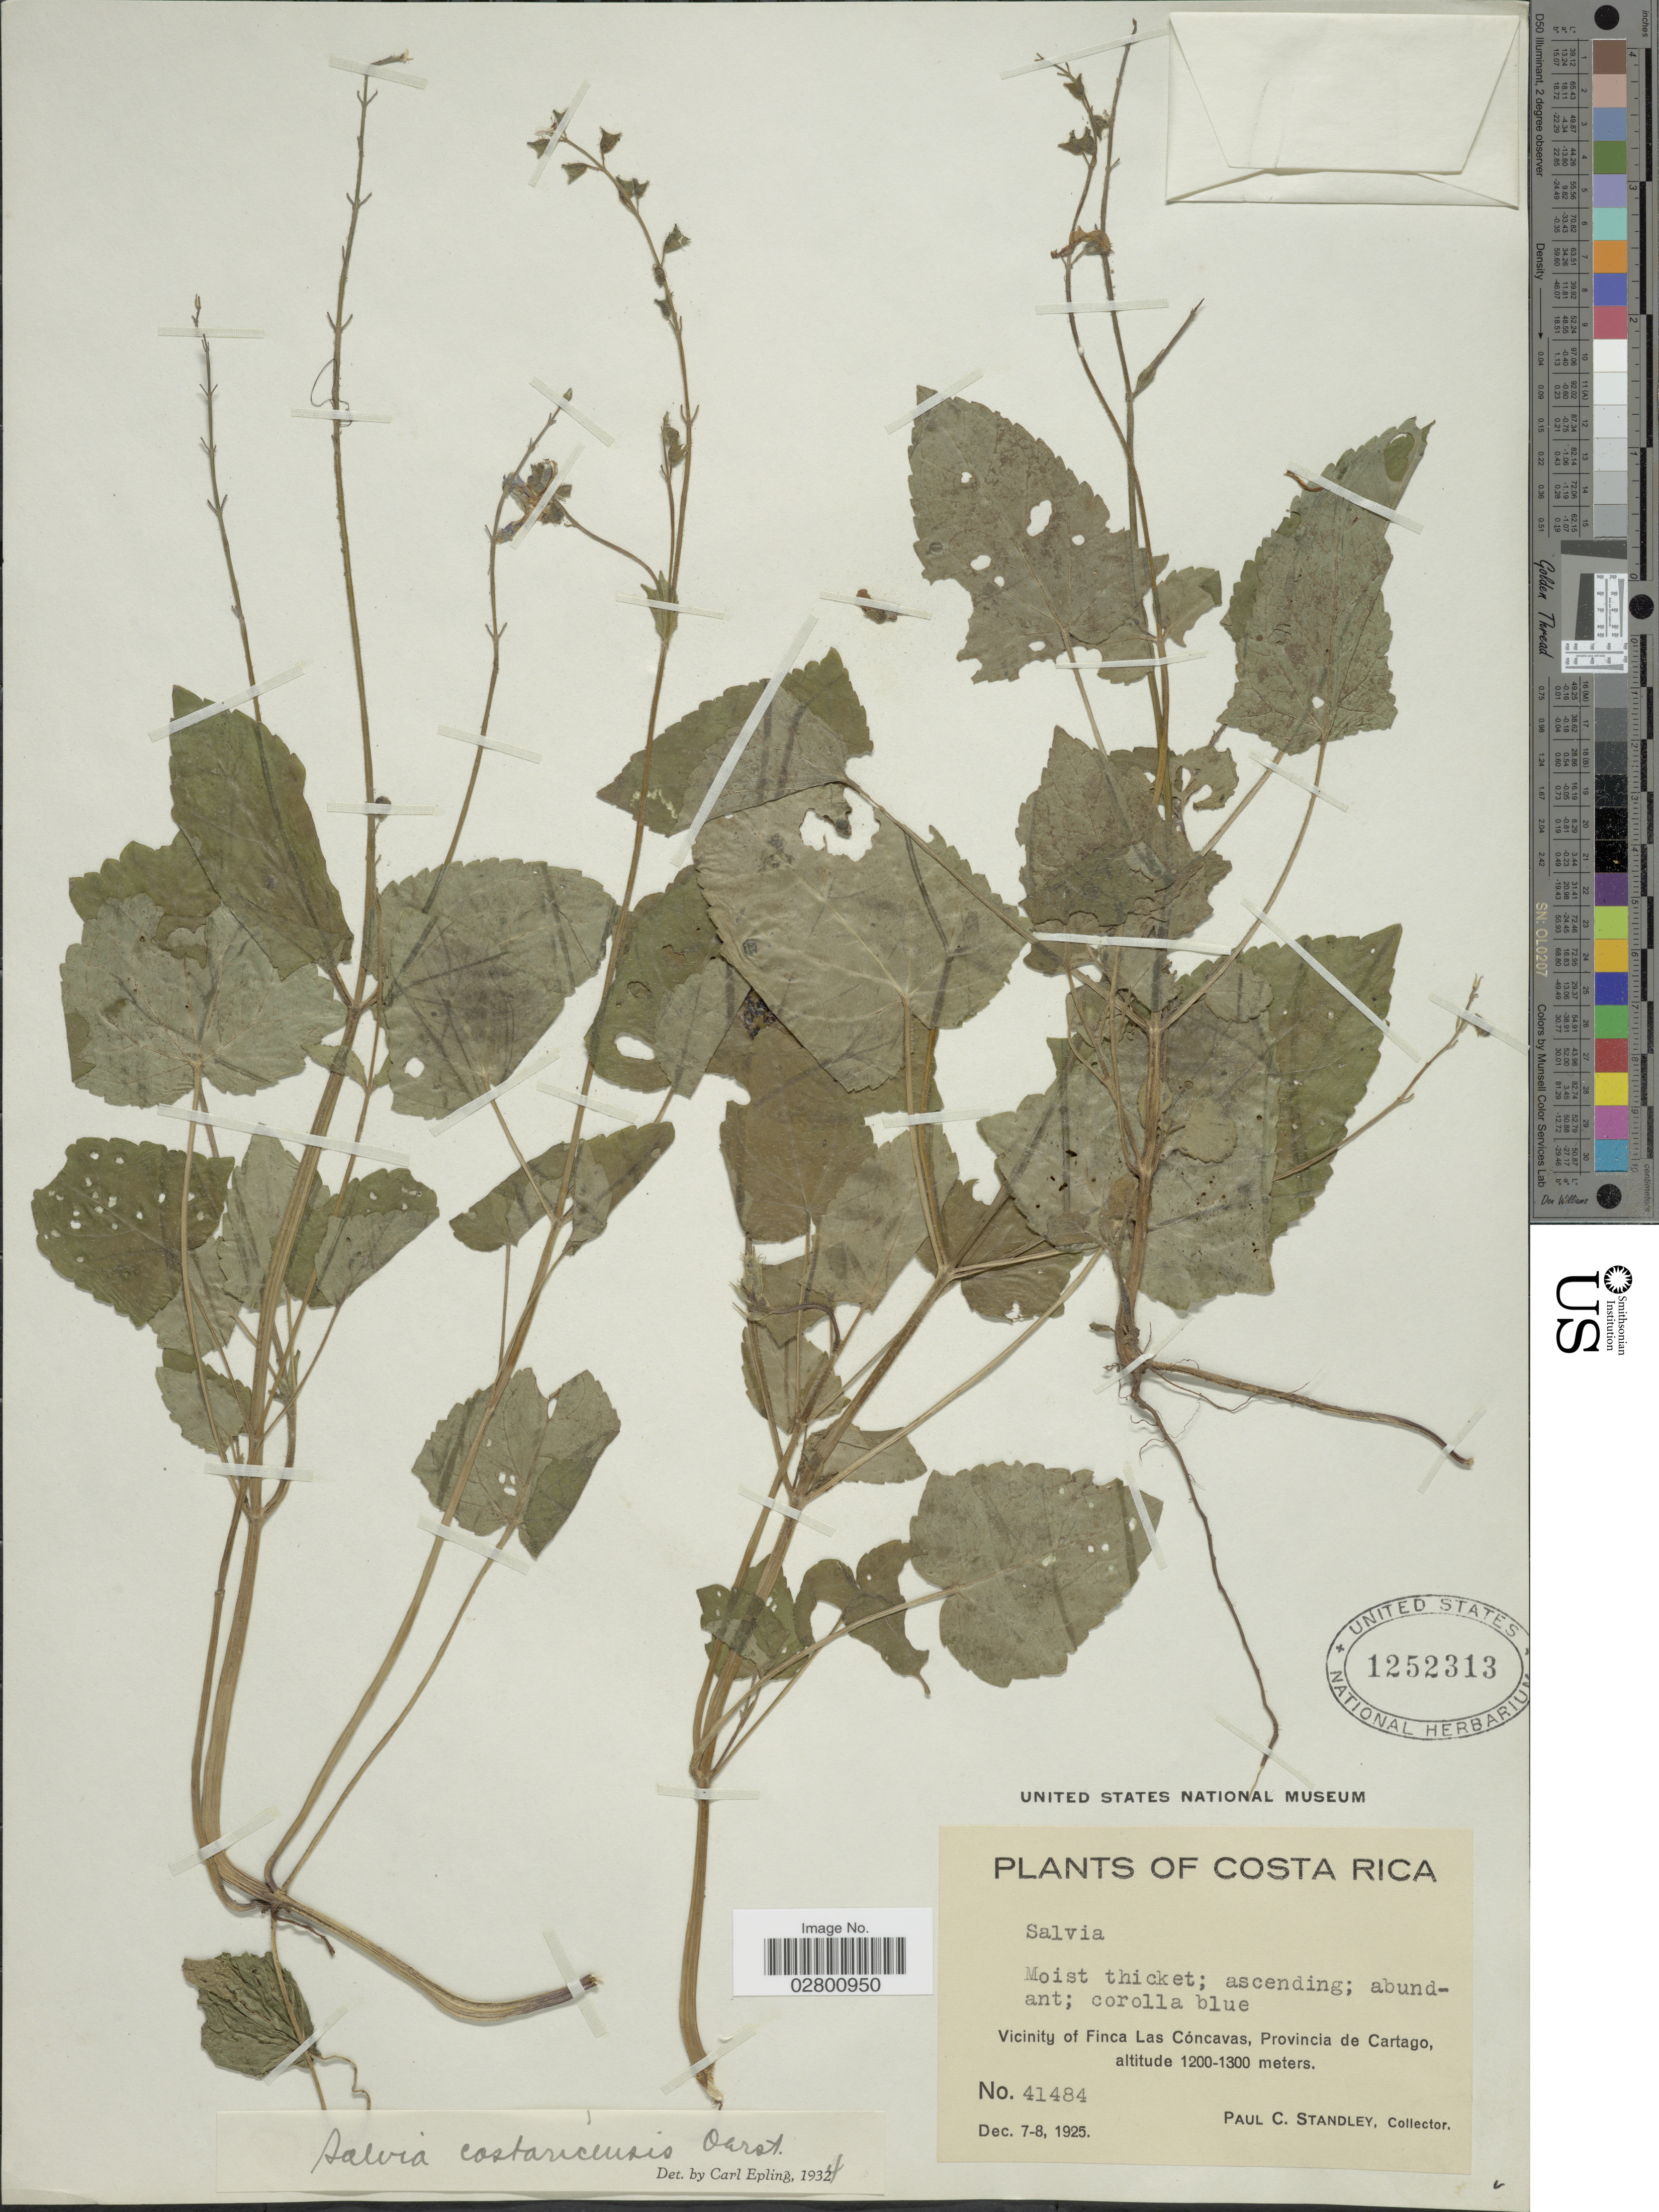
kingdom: Plantae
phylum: Tracheophyta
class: Magnoliopsida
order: Lamiales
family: Lamiaceae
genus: Salvia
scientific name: Salvia costaricensis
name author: Oerst.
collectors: P. C. Standley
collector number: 41484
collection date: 1925-12-07/1925-12-08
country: Costa Rica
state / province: Cartago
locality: Vicinity of Finca Las Cóncavas, Provincia de Cartago.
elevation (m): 1200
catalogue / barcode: US 1252313